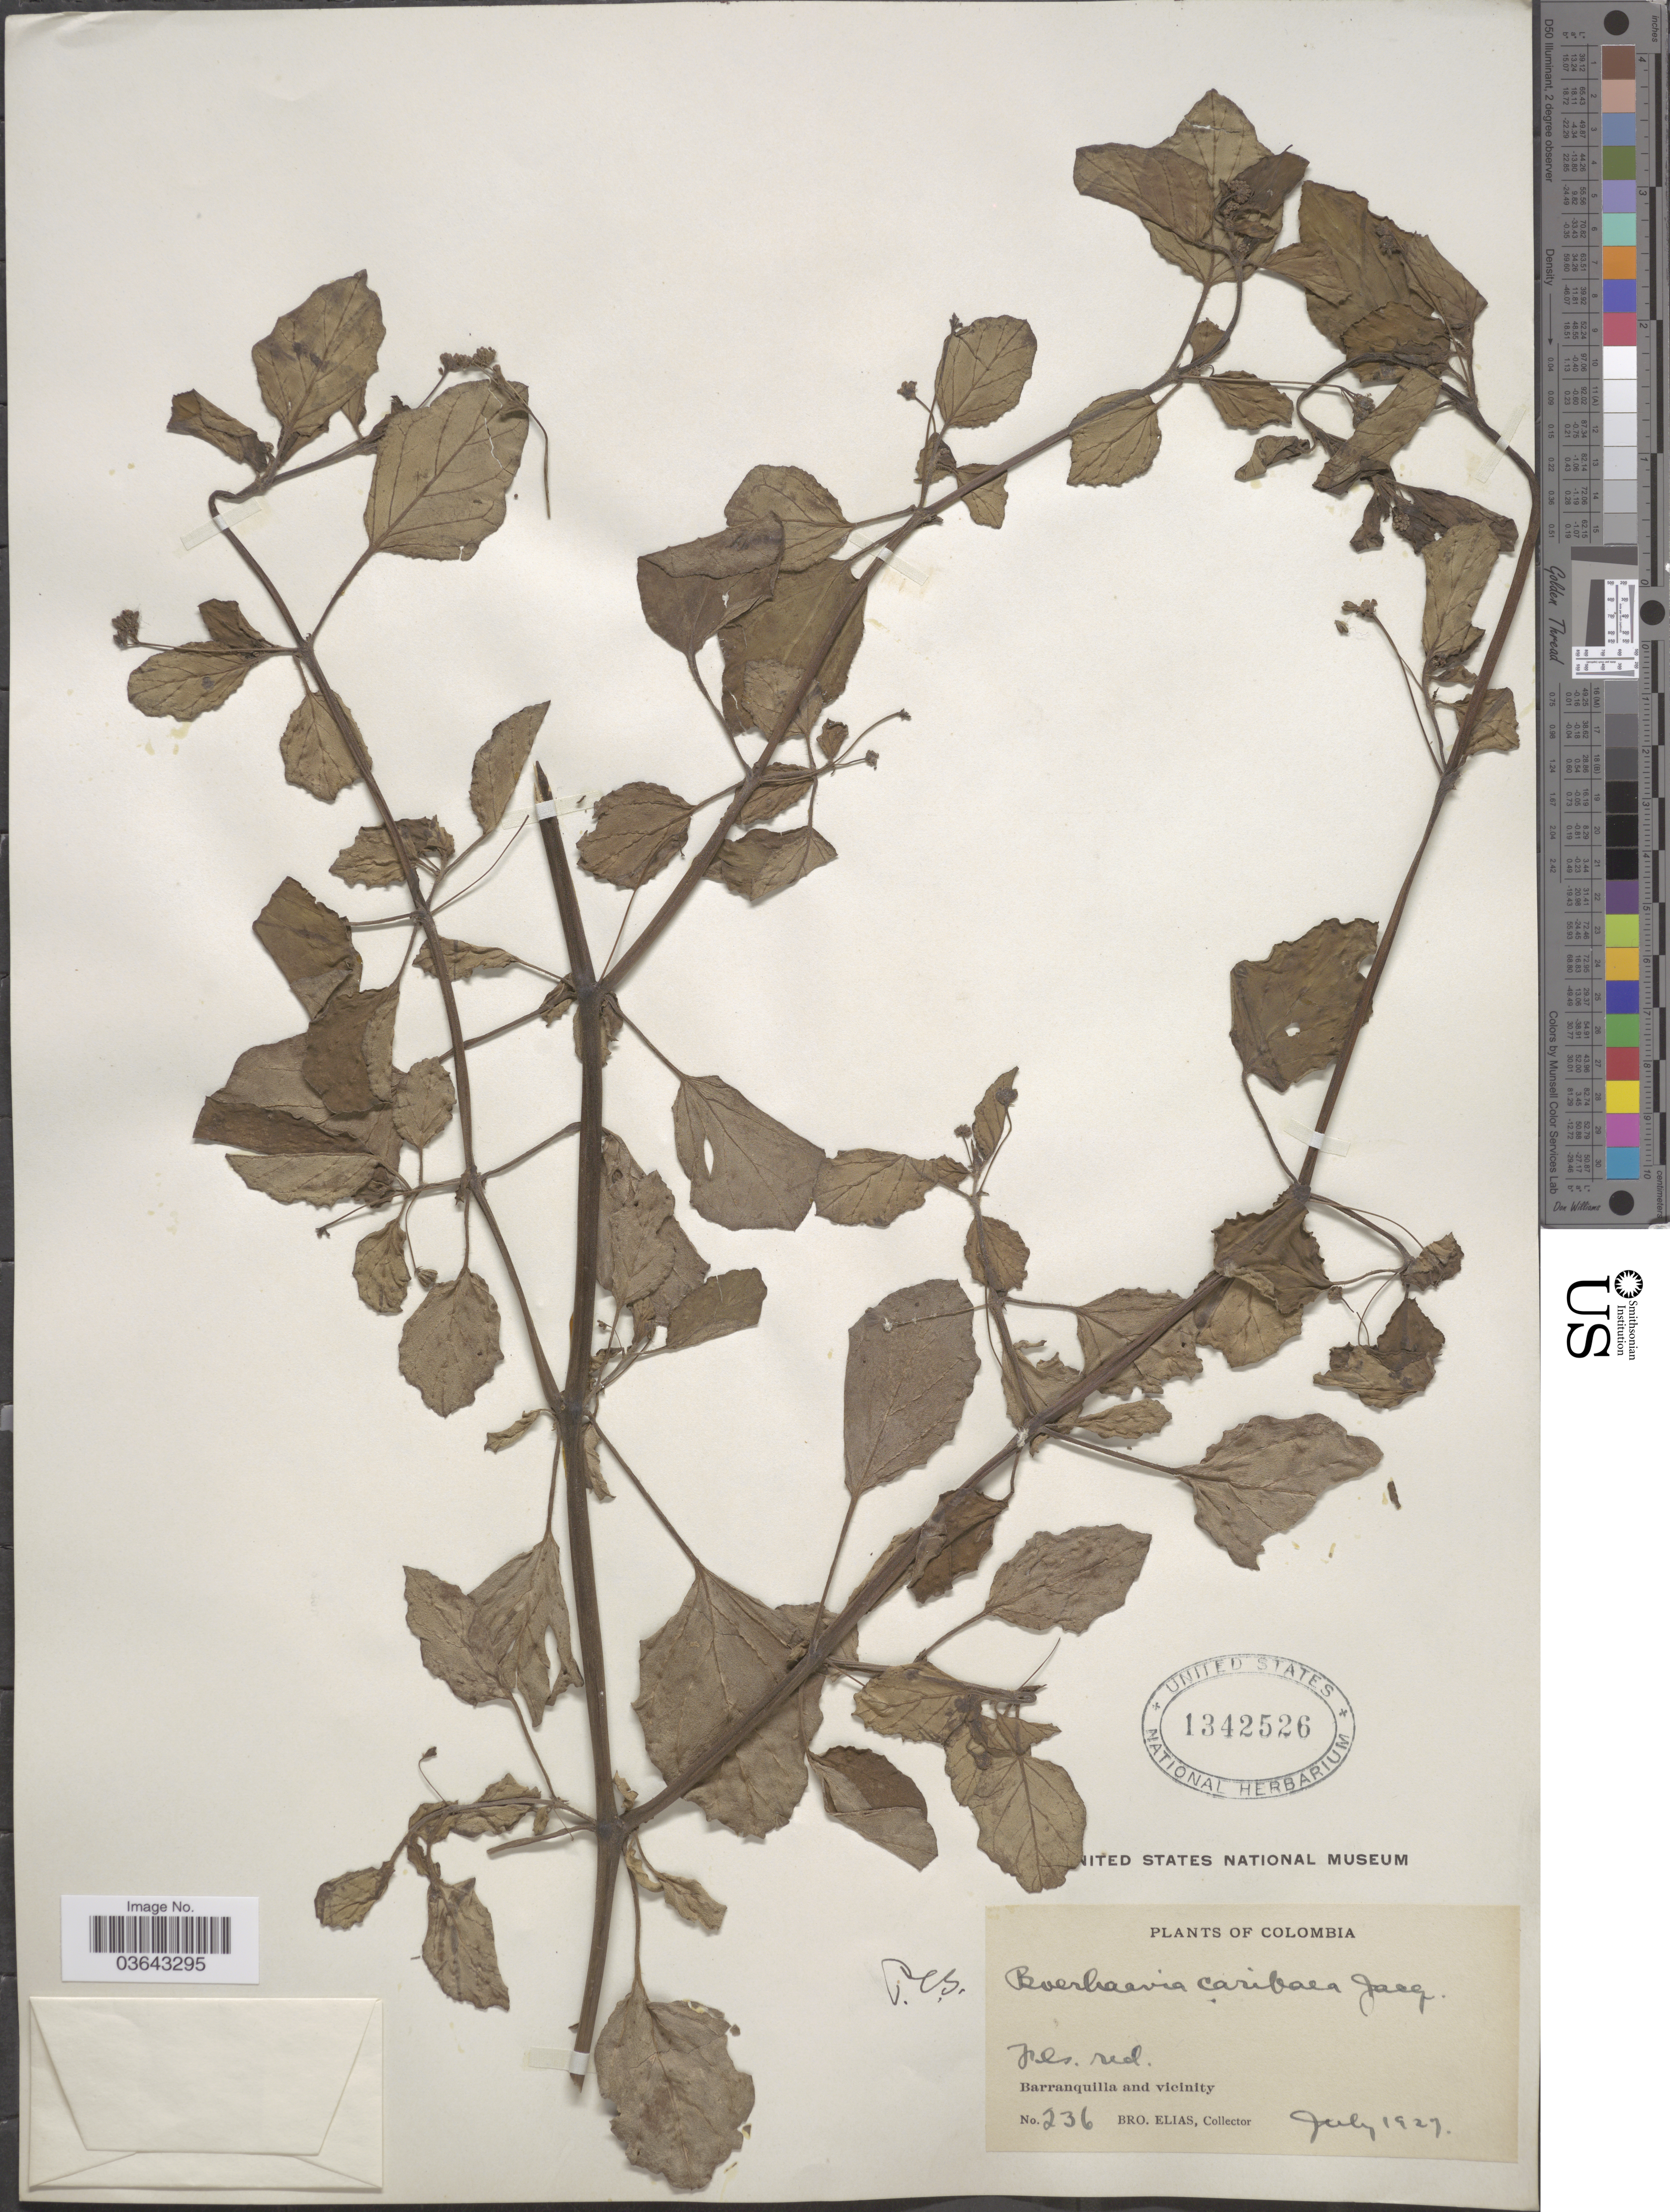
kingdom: Plantae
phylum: Tracheophyta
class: Magnoliopsida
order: Caryophyllales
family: Nyctaginaceae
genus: Boerhavia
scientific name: Boerhavia diffusa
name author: L.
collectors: Bro. Elias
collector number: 236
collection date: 1927-07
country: Colombia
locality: Barranquilla and vicinity.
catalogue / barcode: US 1342526